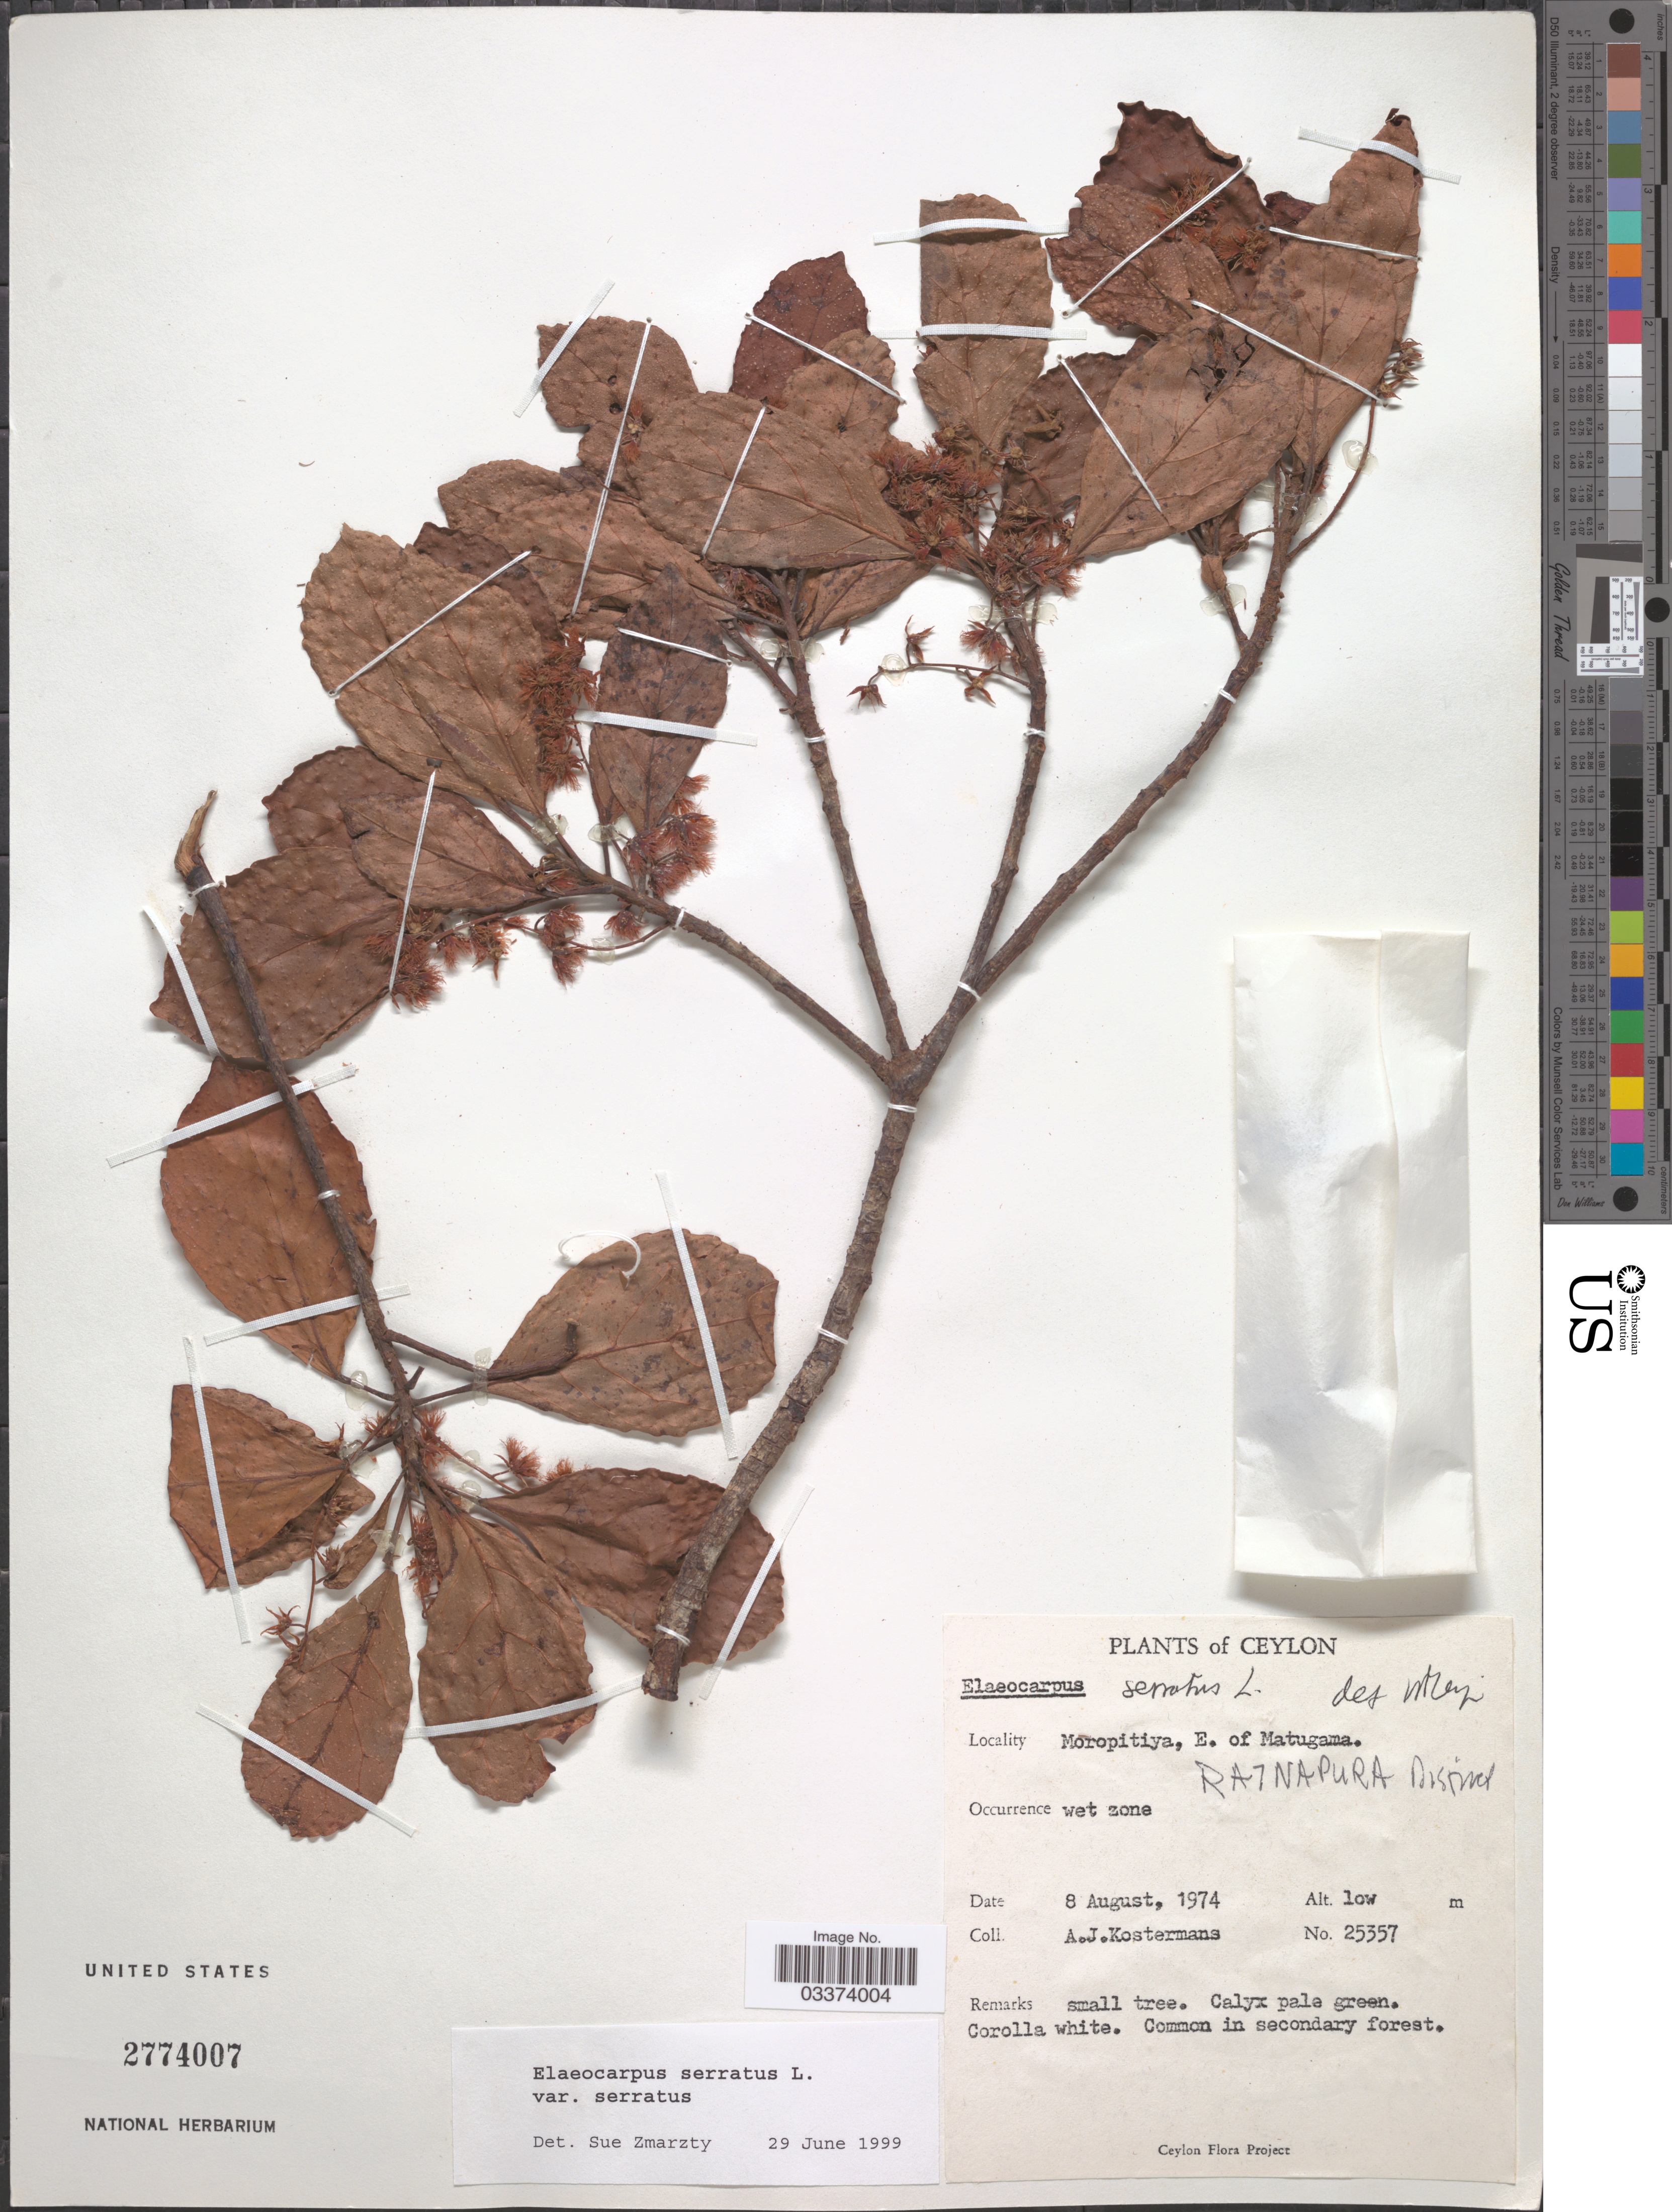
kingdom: Plantae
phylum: Tracheophyta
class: Magnoliopsida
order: Oxalidales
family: Elaeocarpaceae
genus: Elaeocarpus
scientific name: Elaeocarpus serratus var. serratus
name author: L.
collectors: A. J. G. Kostermans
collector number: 25357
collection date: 1974-08-08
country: Sri Lanka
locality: Ceylon. Moropitiya, E. of Matugama. Ratnapura District.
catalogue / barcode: US 2774007